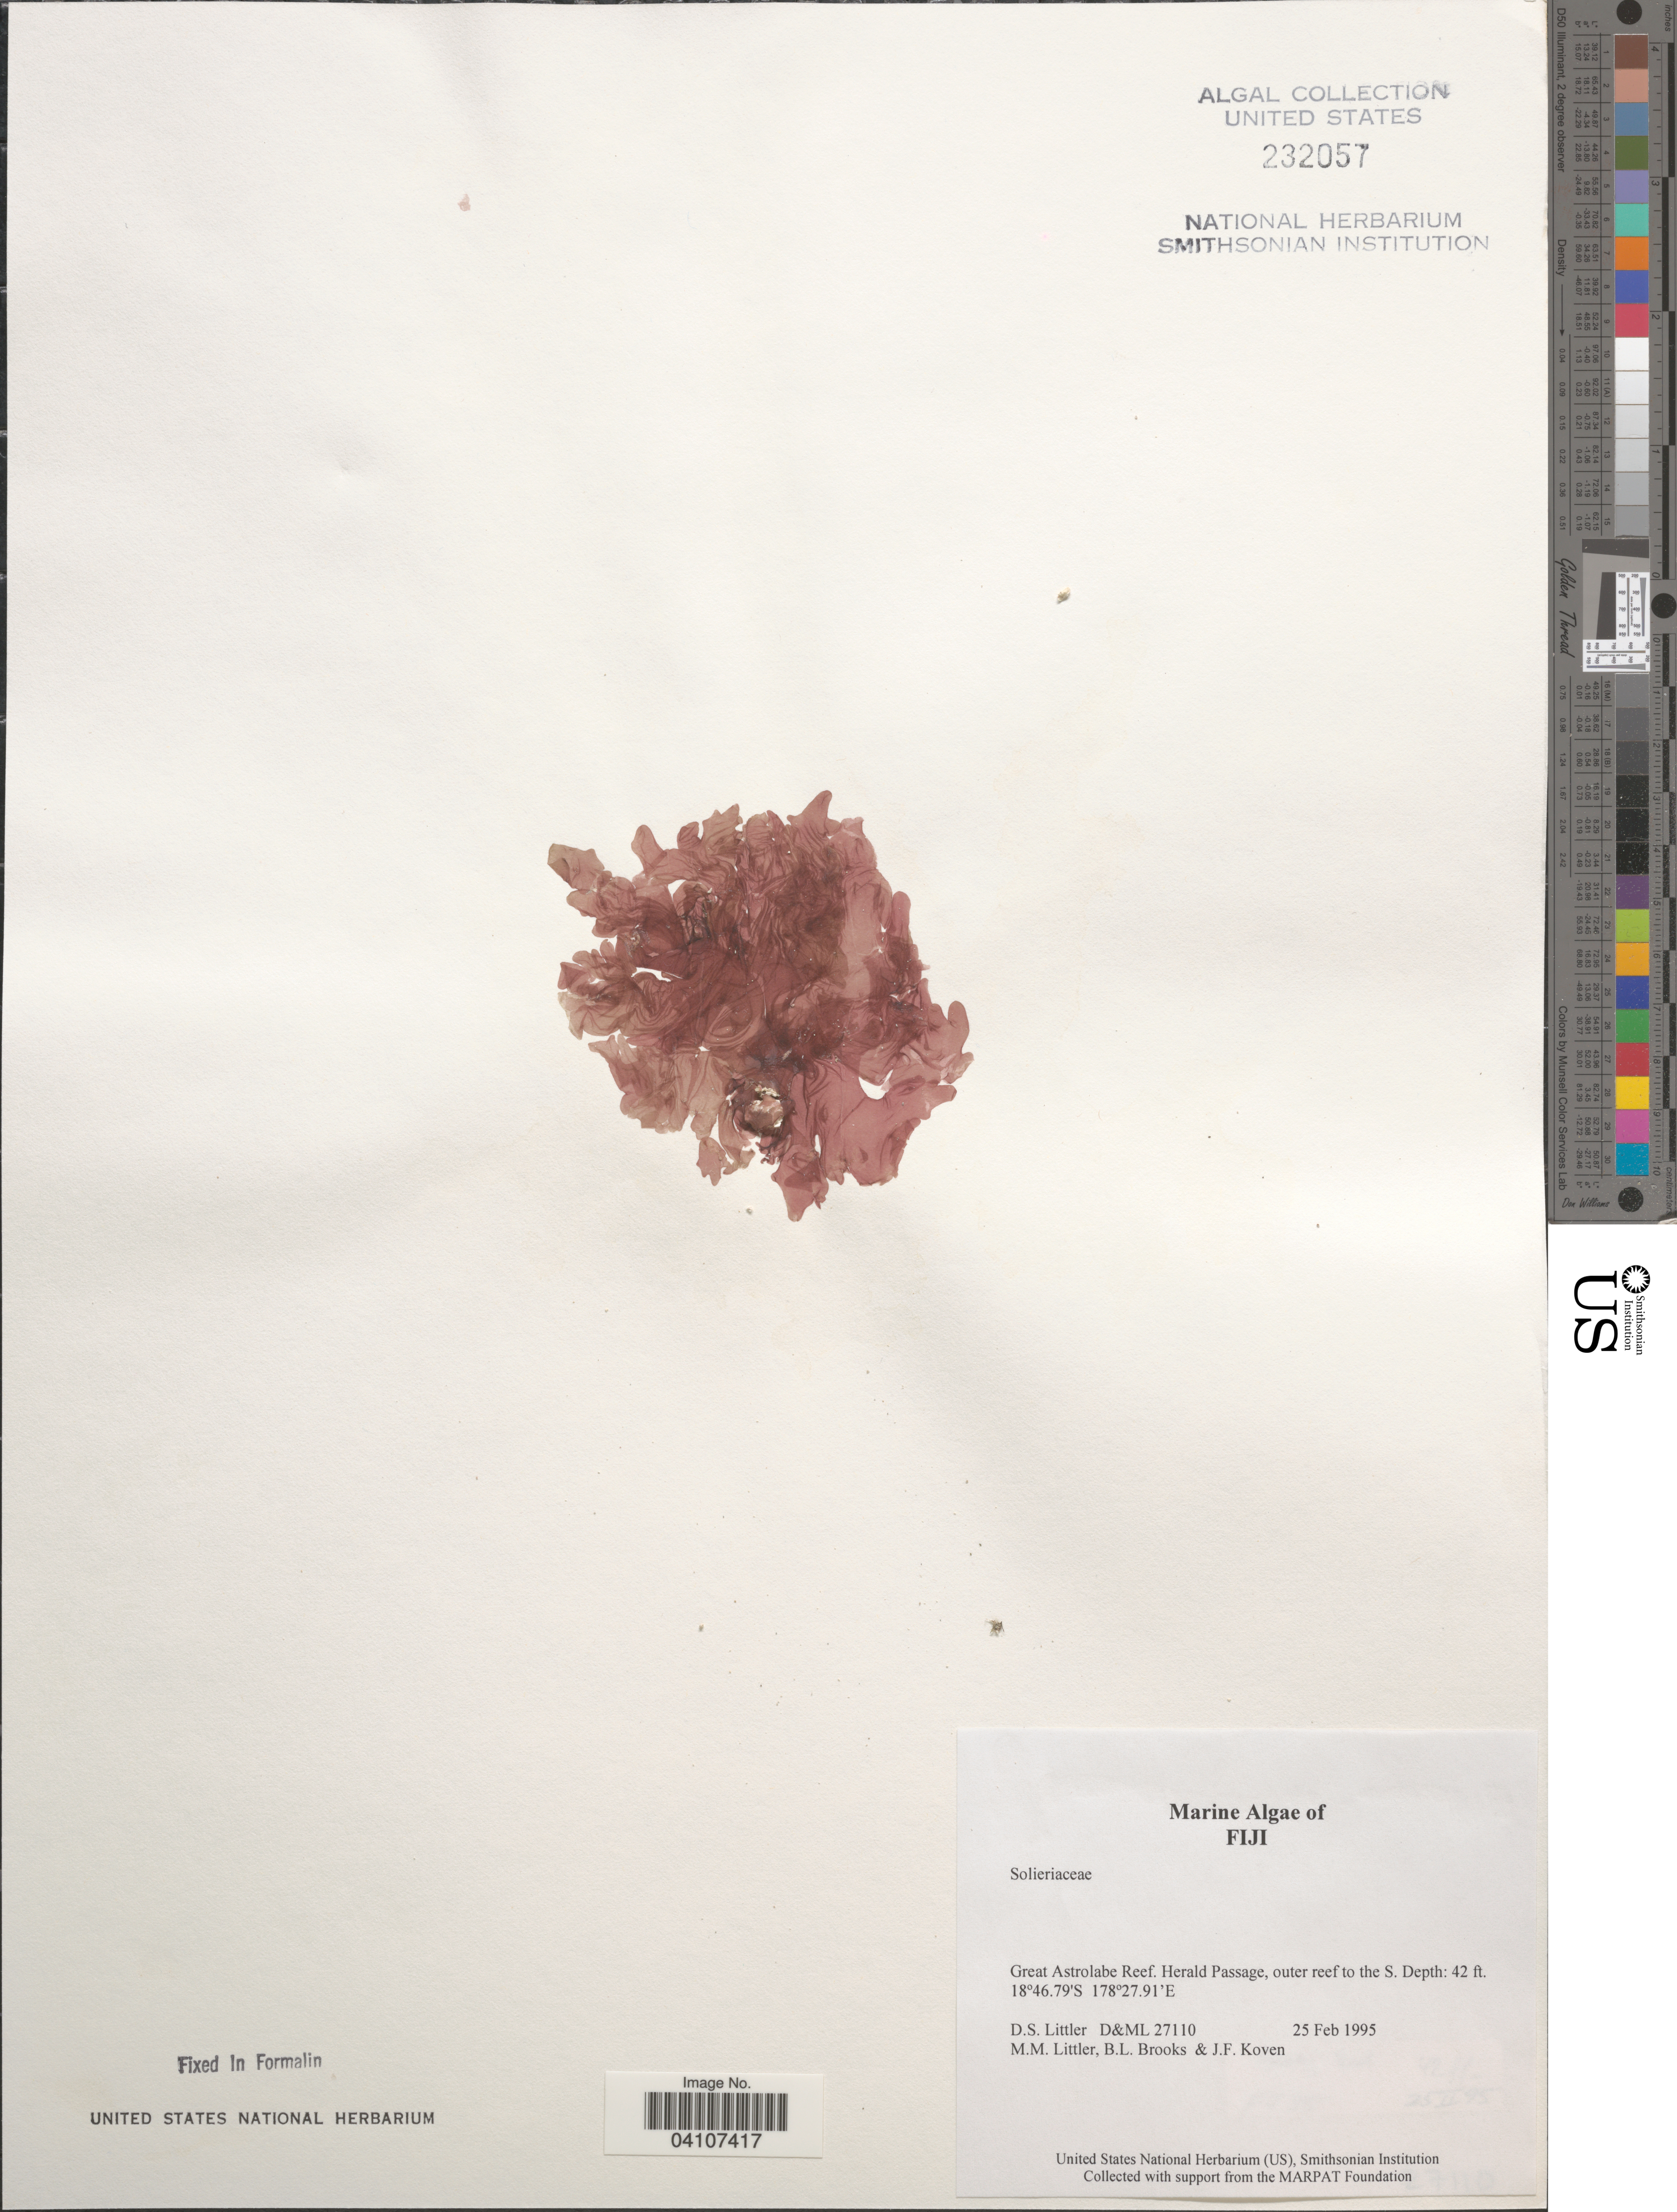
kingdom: Plantae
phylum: Rhodophyta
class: Florideophyceae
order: Gigartinales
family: Solieriaceae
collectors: D. S. Littler, B. Brooks & J. Koven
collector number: D&ML 27110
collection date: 1995-02-25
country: Fiji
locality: Great Astrolabe Reef. Herald Passage, outer reef to the S.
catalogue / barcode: US 232057